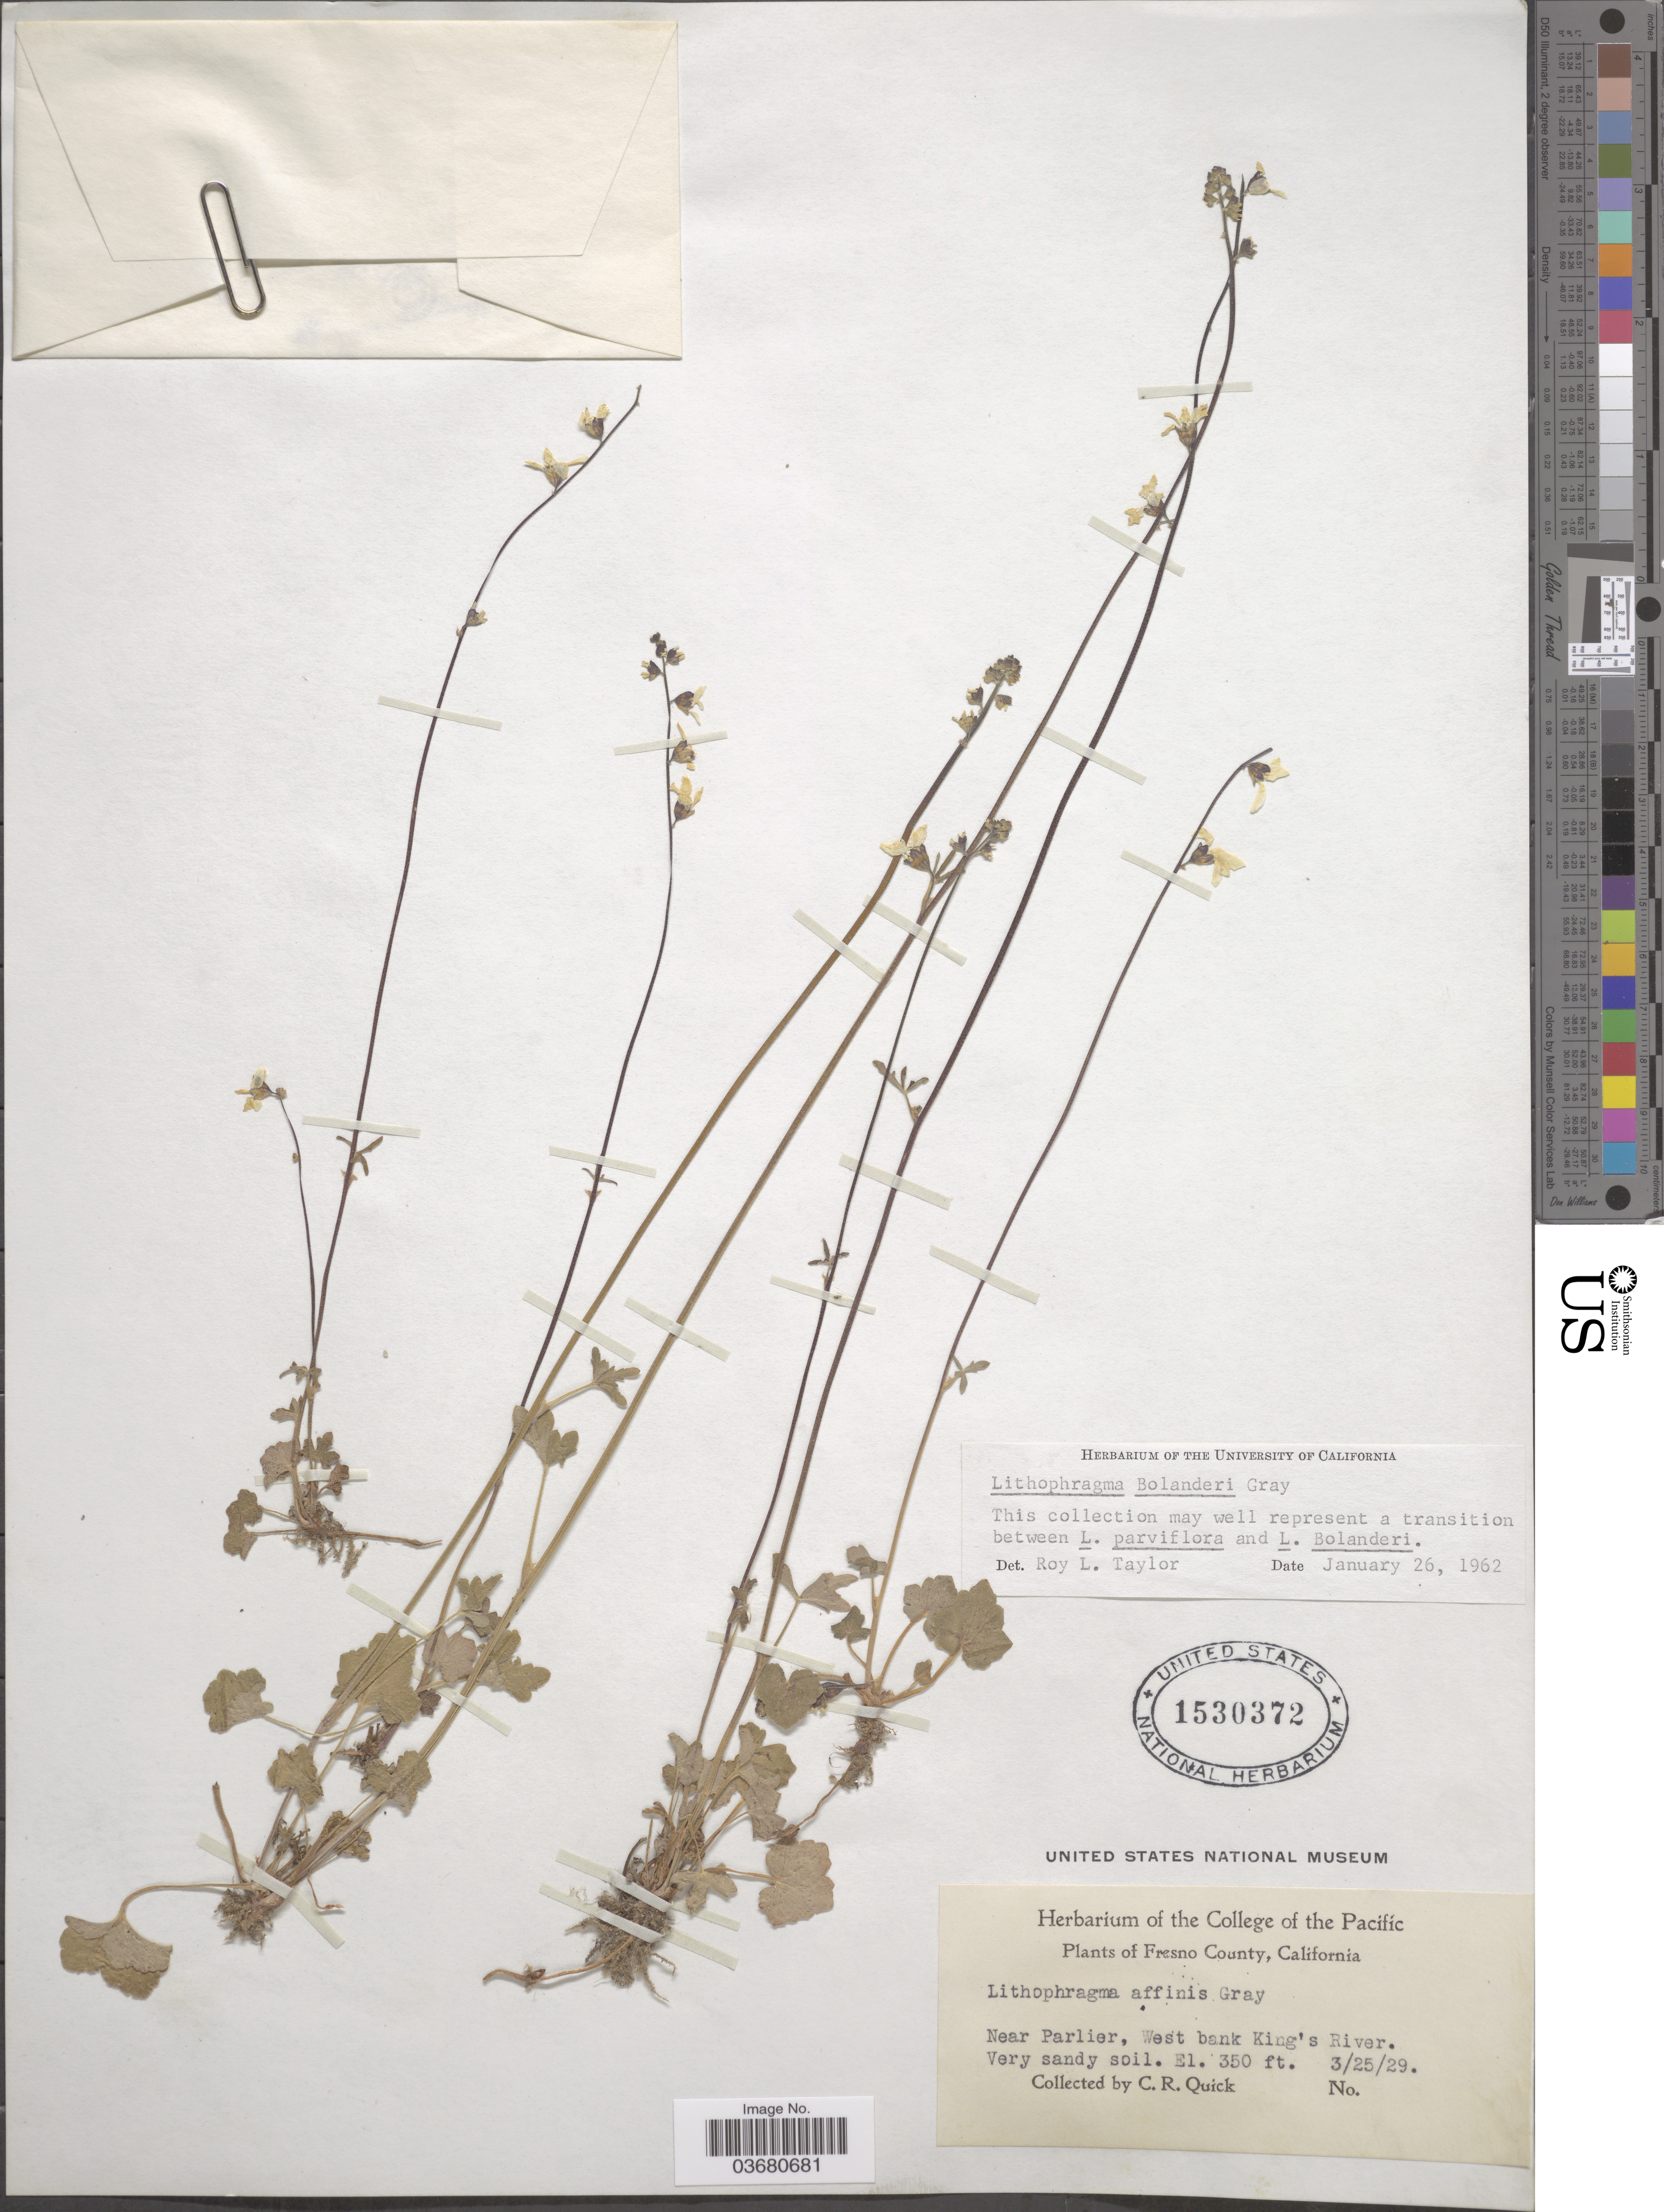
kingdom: Plantae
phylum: Tracheophyta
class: Magnoliopsida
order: Saxifragales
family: Saxifragaceae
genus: Lithophragma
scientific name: Lithophragma bolanderi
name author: A. Gray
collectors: C. Quick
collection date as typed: Transcribed d/m/y: 25/3/29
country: United States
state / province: California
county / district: Fresno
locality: Fresno County. Near Parlier, West bank King's River.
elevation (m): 107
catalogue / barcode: US 1530372